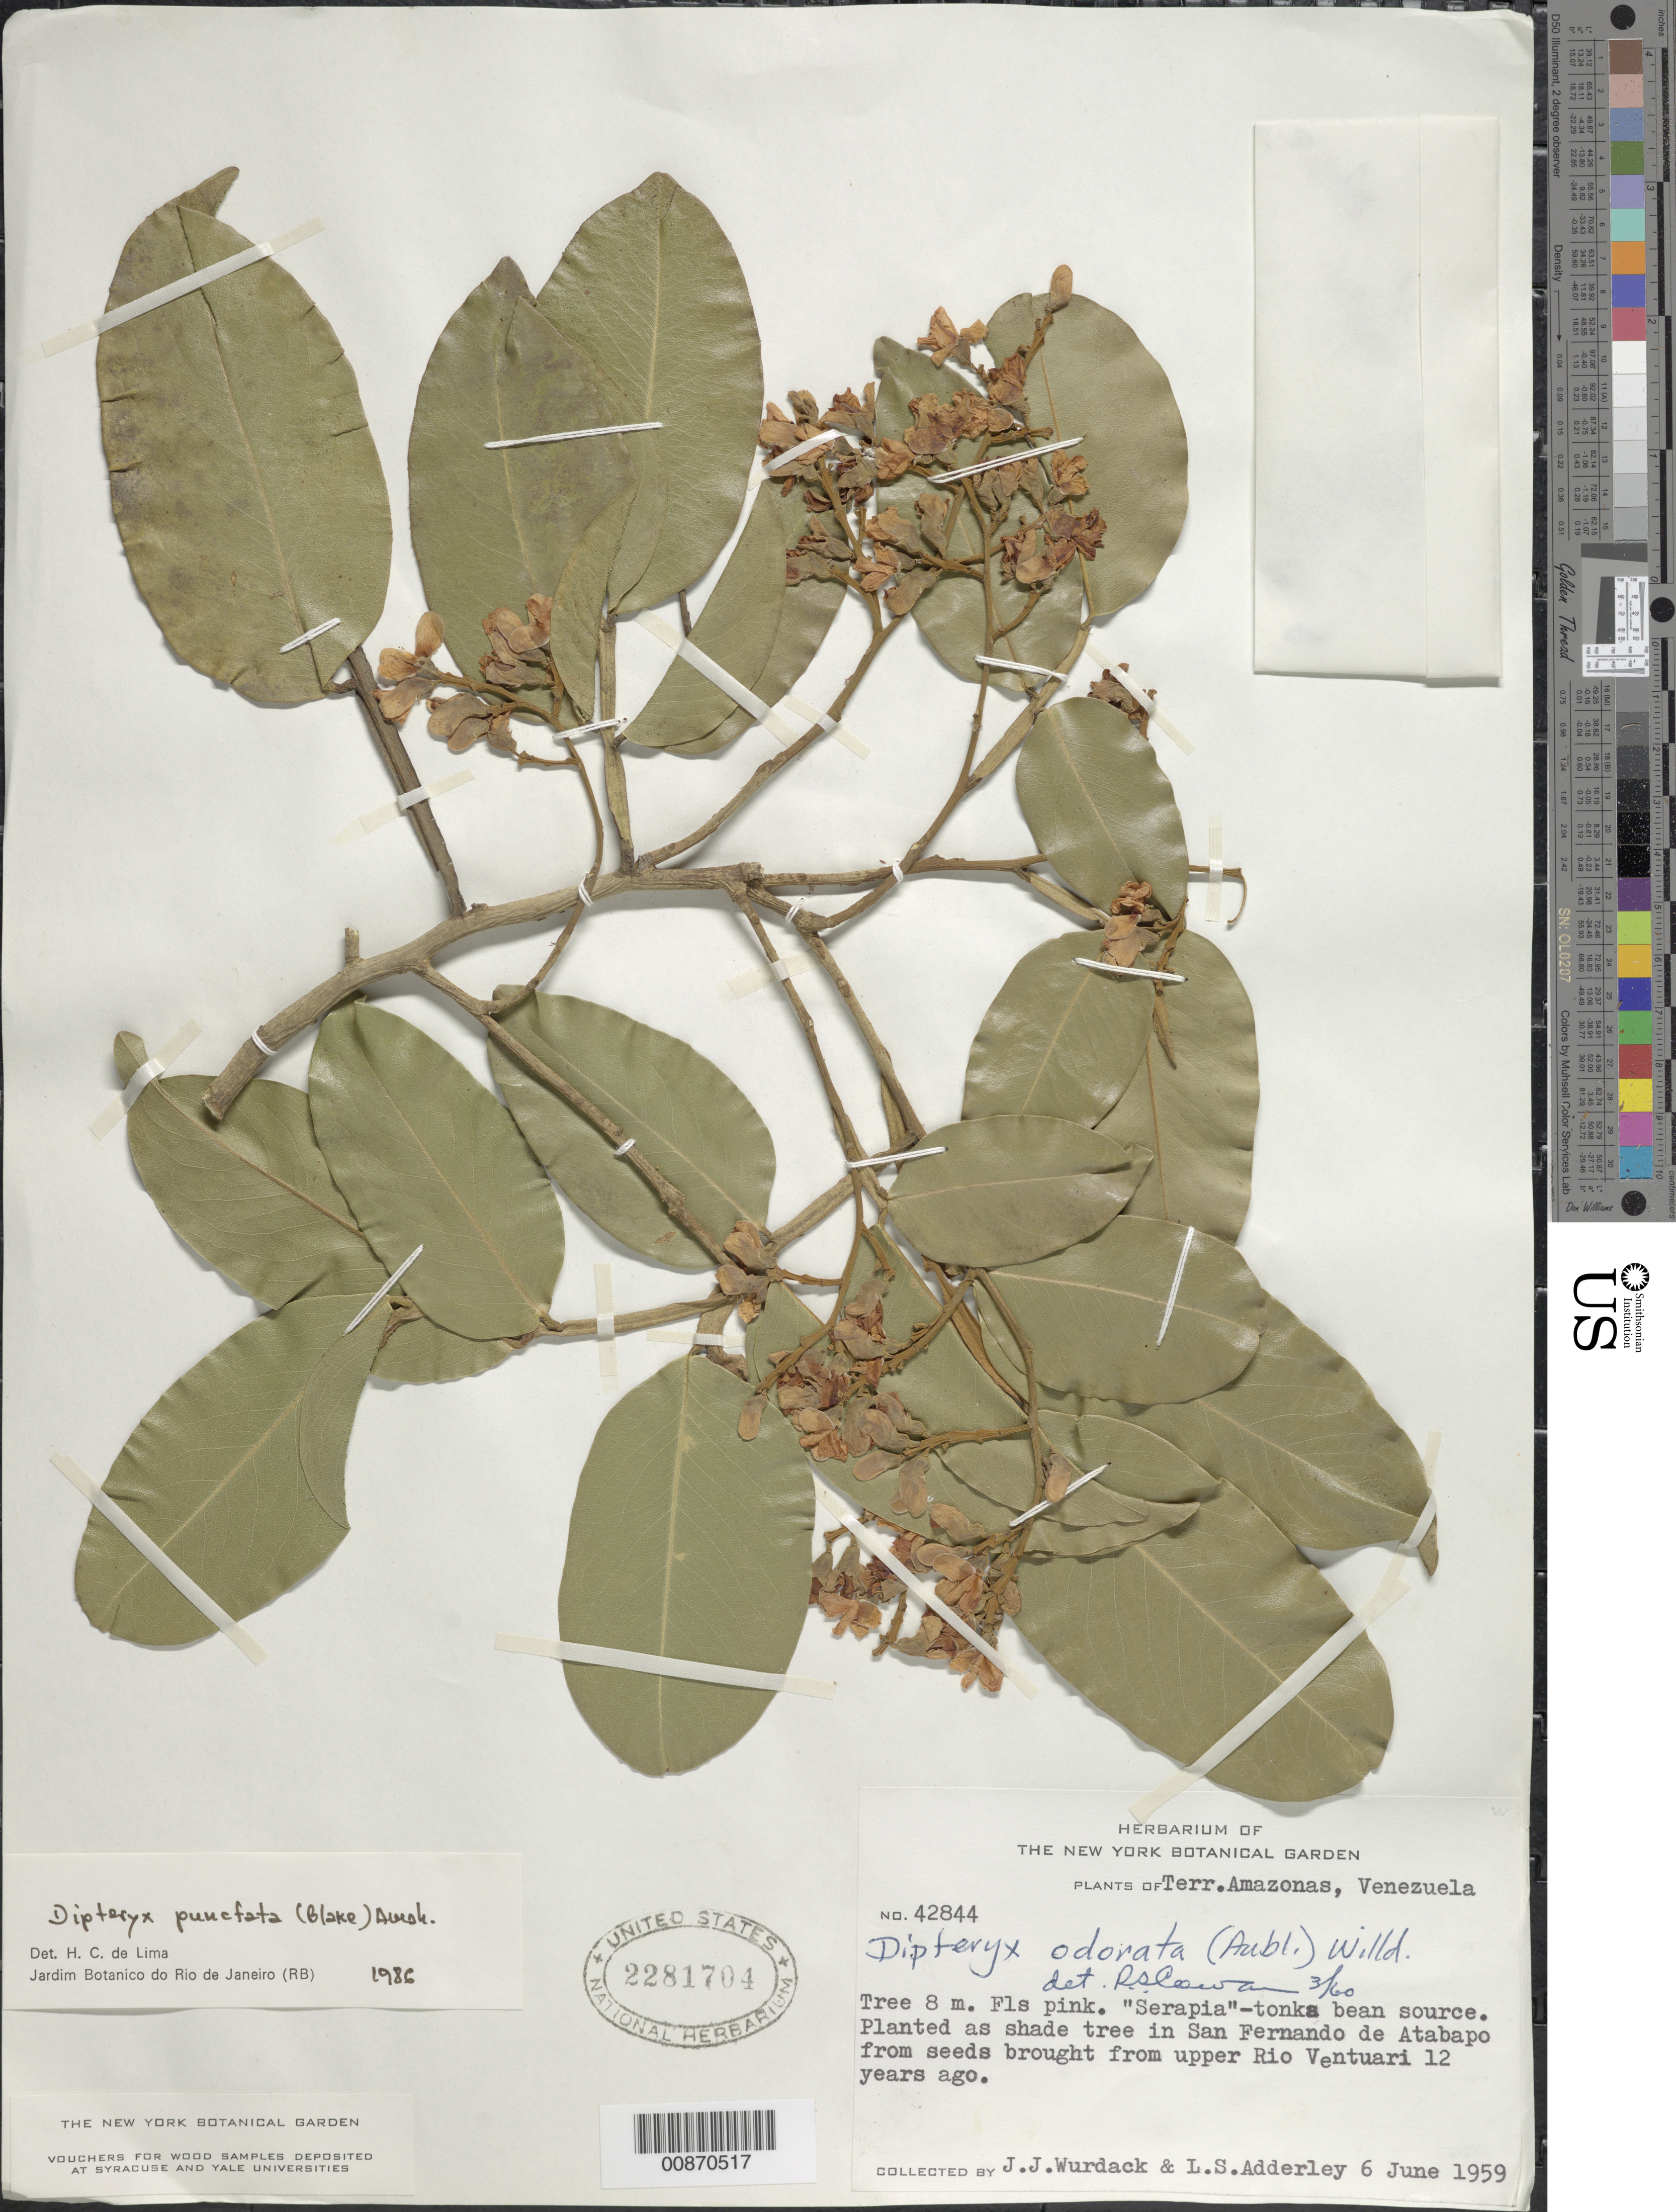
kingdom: Plantae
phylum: Tracheophyta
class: Magnoliopsida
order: Fabales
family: Fabaceae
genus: Dipteryx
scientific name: Dipteryx punctata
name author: (S.F. Blake) Amshoff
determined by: Lima, H. C. de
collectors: J. J. Wurdack & L. S. Adderley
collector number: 42844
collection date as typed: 6-Jun-59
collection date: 1959-06-06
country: Venezuela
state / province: Amazonas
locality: San Fernando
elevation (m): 125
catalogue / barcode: US 2281704